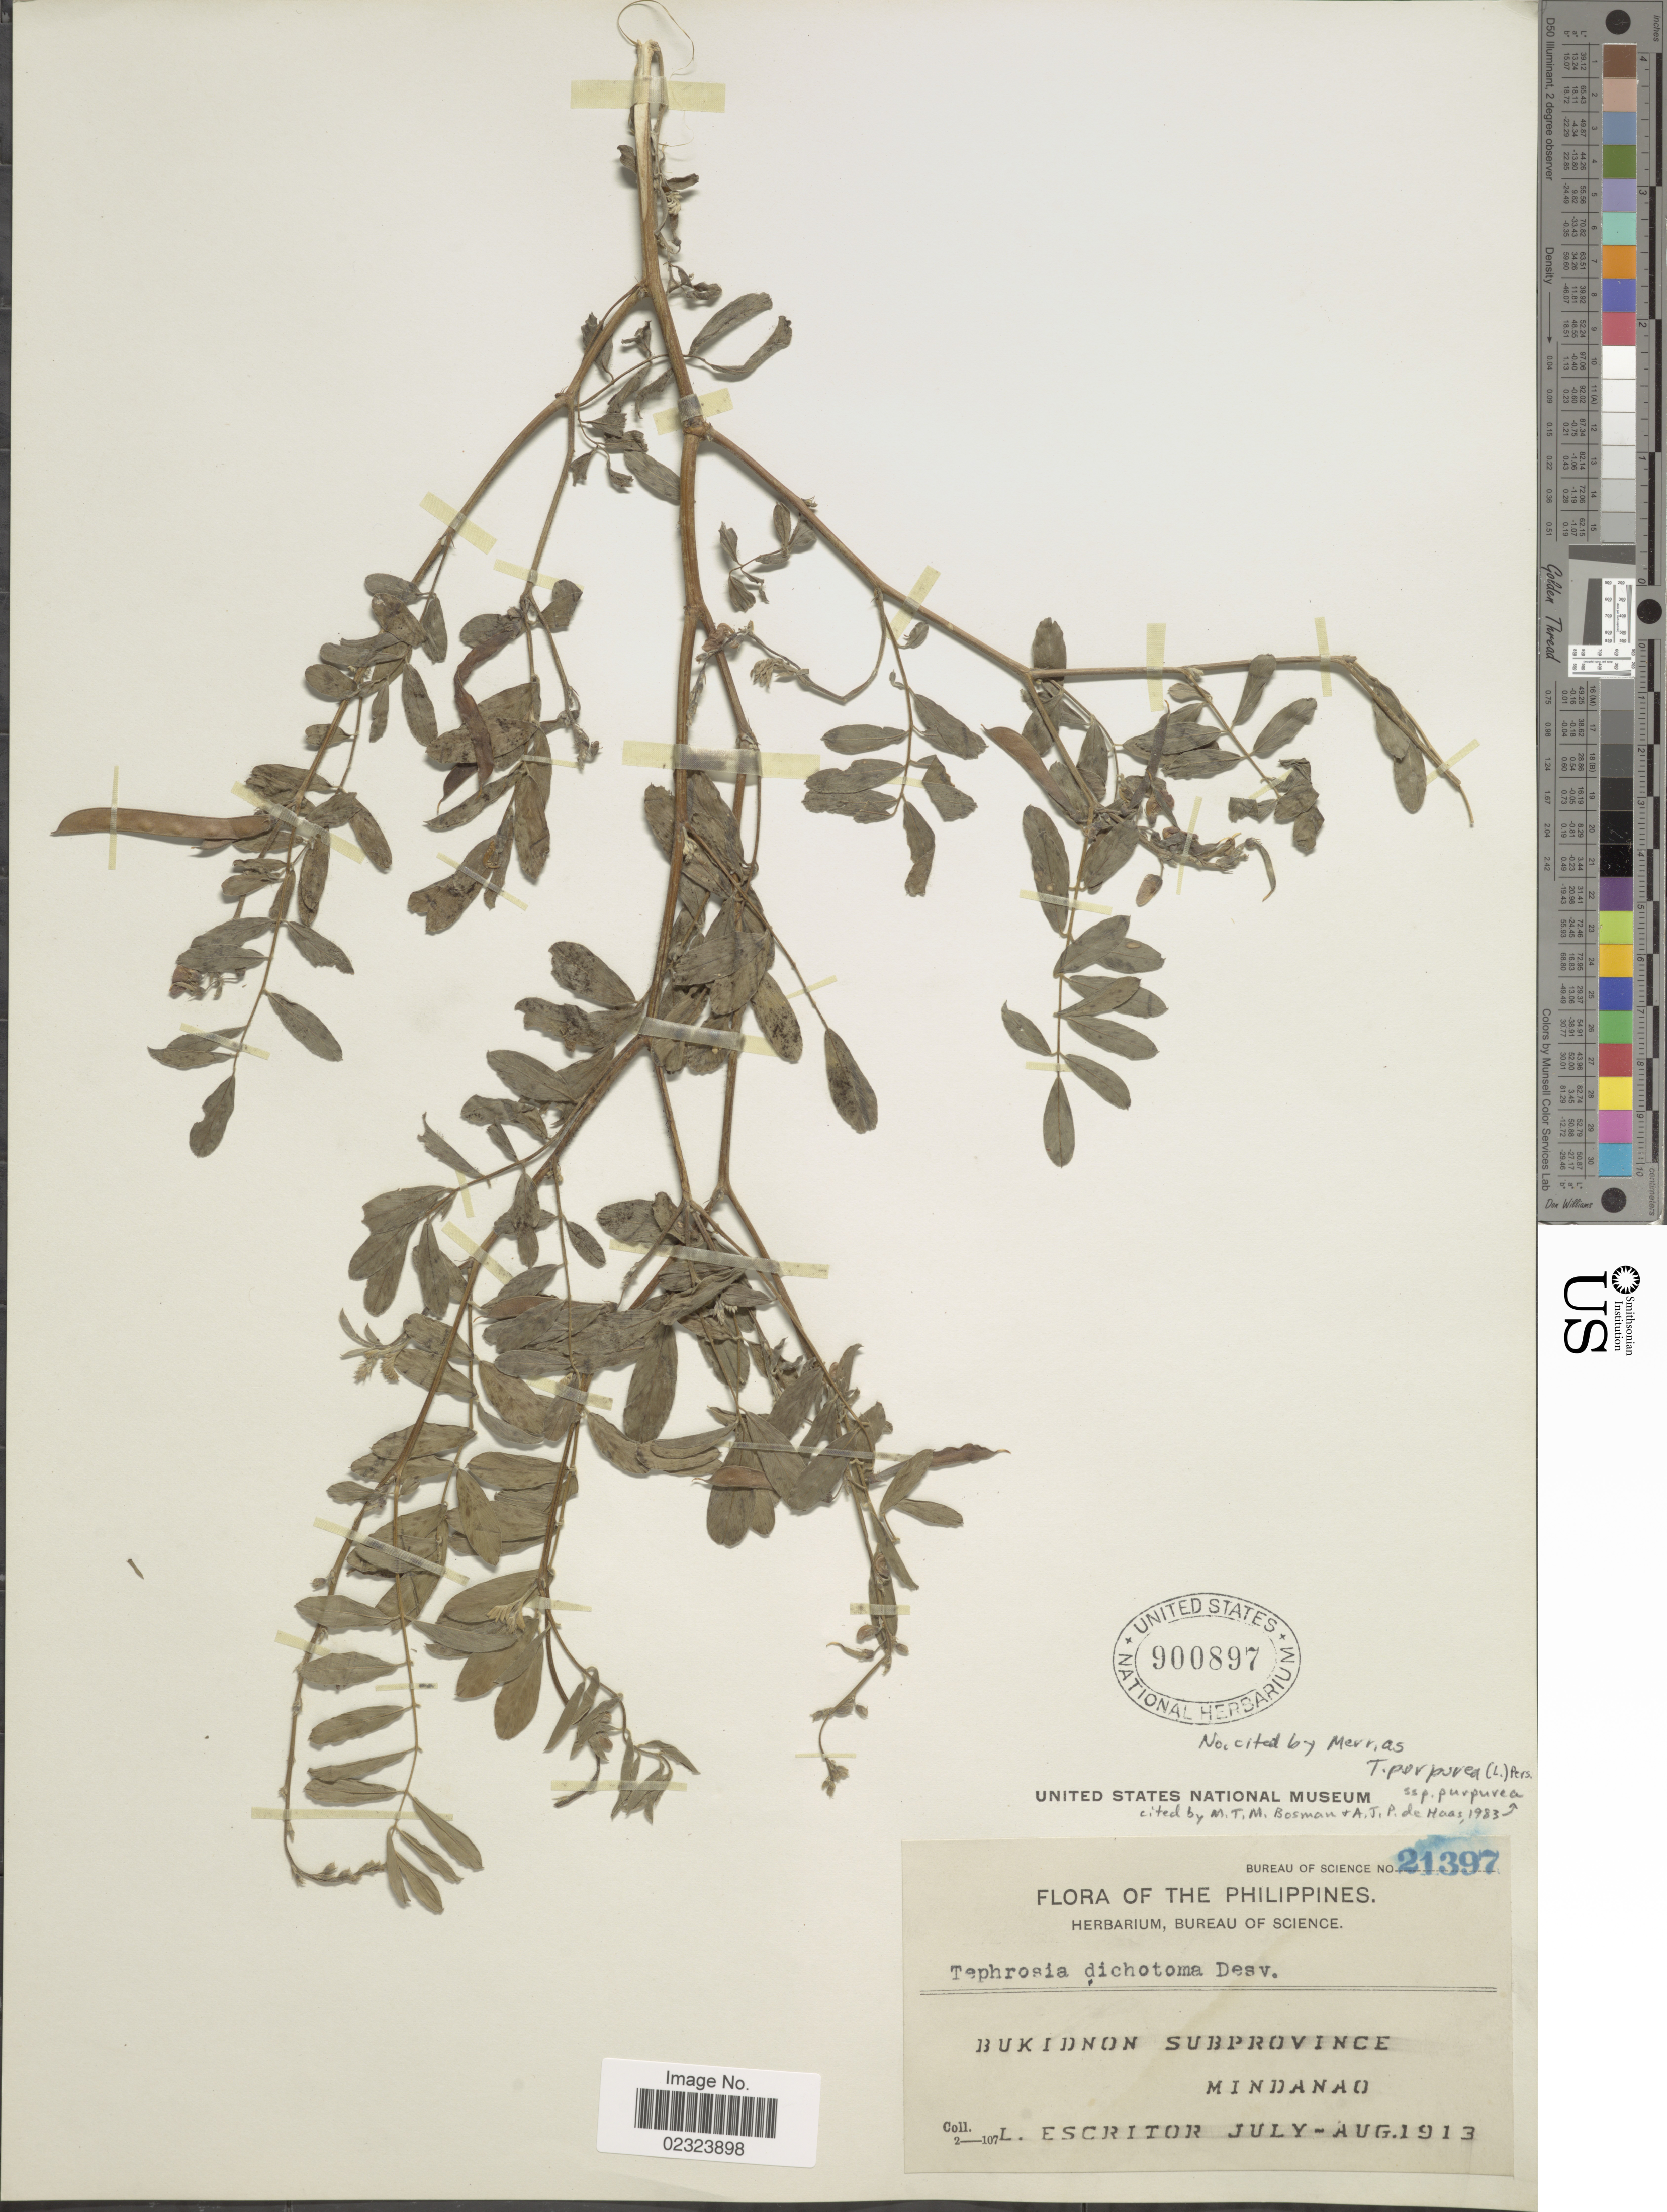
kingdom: Plantae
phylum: Tracheophyta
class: Magnoliopsida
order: Fabales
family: Fabaceae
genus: Tephrosia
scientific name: Tephrosia purpurea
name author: (L.) Pers.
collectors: L. Escritor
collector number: Bureau of Science 21397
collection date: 1913-07/1913-08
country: Philippines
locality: Bukidnon Province. Mindanao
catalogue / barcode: US 900897